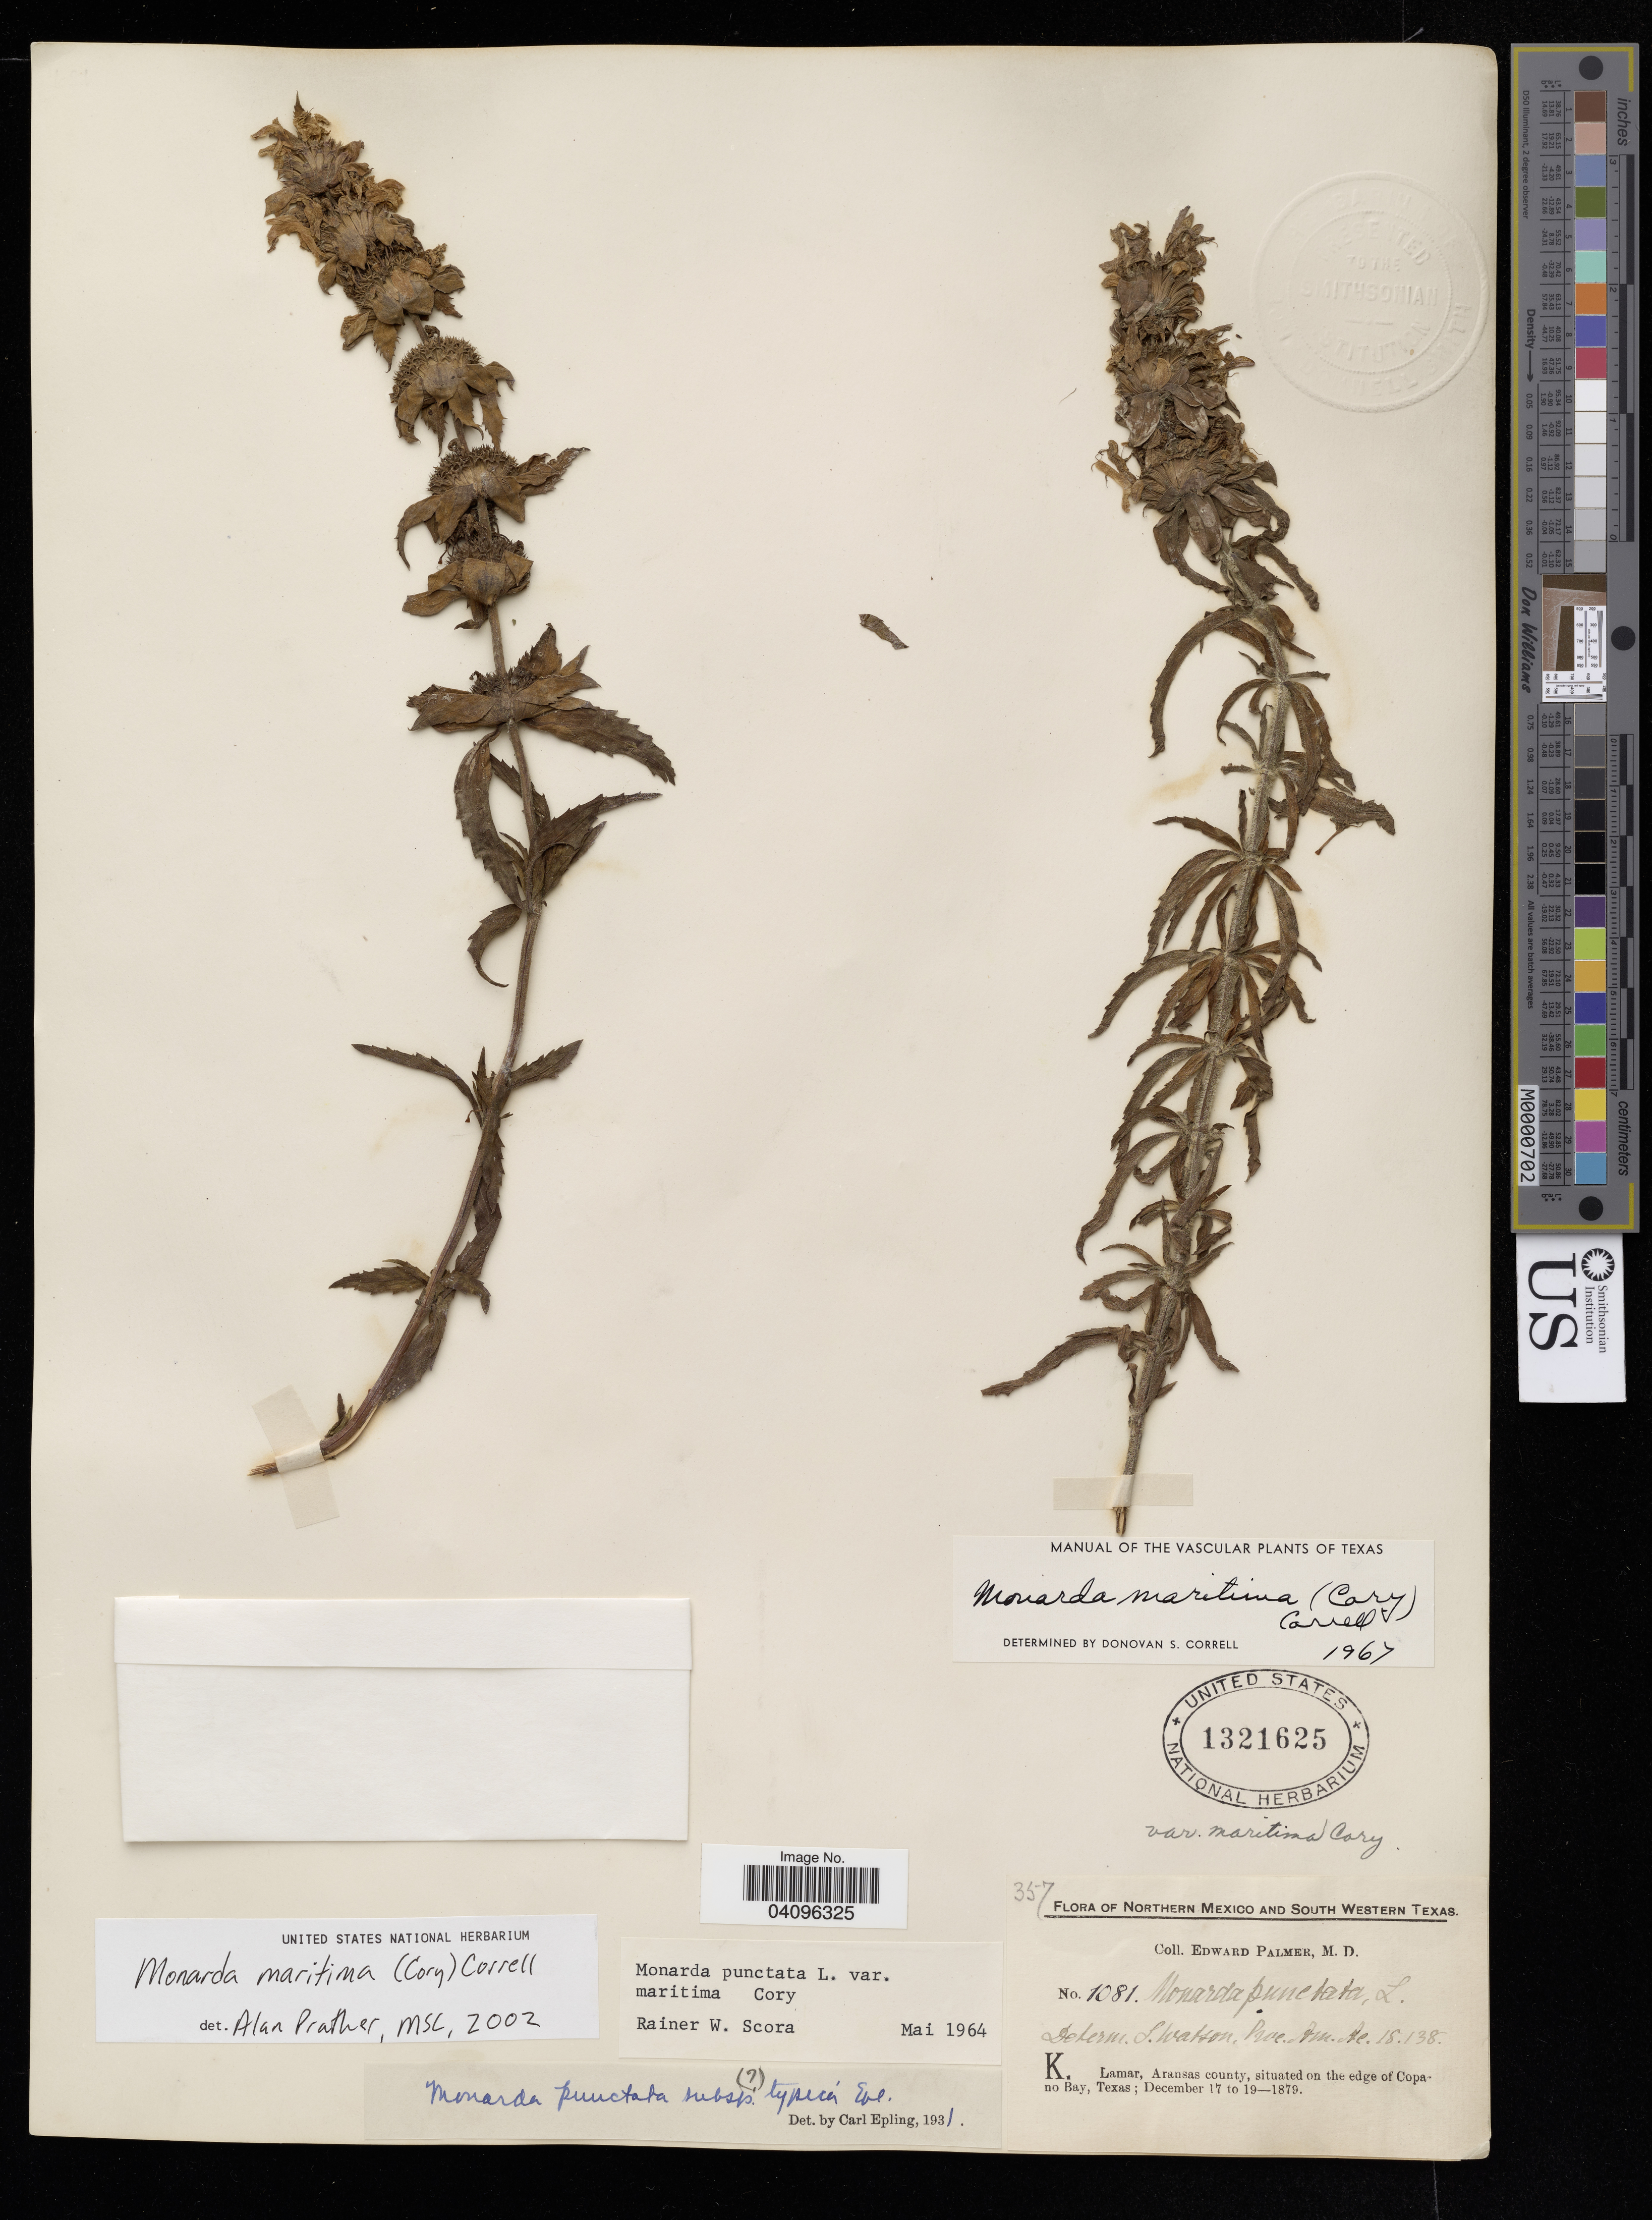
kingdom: Plantae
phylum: Tracheophyta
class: Magnoliopsida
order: Lamiales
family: Lamiaceae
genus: Monarda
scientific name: Monarda maritima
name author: (Cory) Correll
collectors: E. Palmer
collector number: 1080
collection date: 1879-12-17/1879-12-19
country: United States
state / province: Texas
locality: Northern Mexico and South Western Texas. K. Lamar, Aranas county, situated on the edge of Copano Bay.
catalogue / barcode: US 1321625